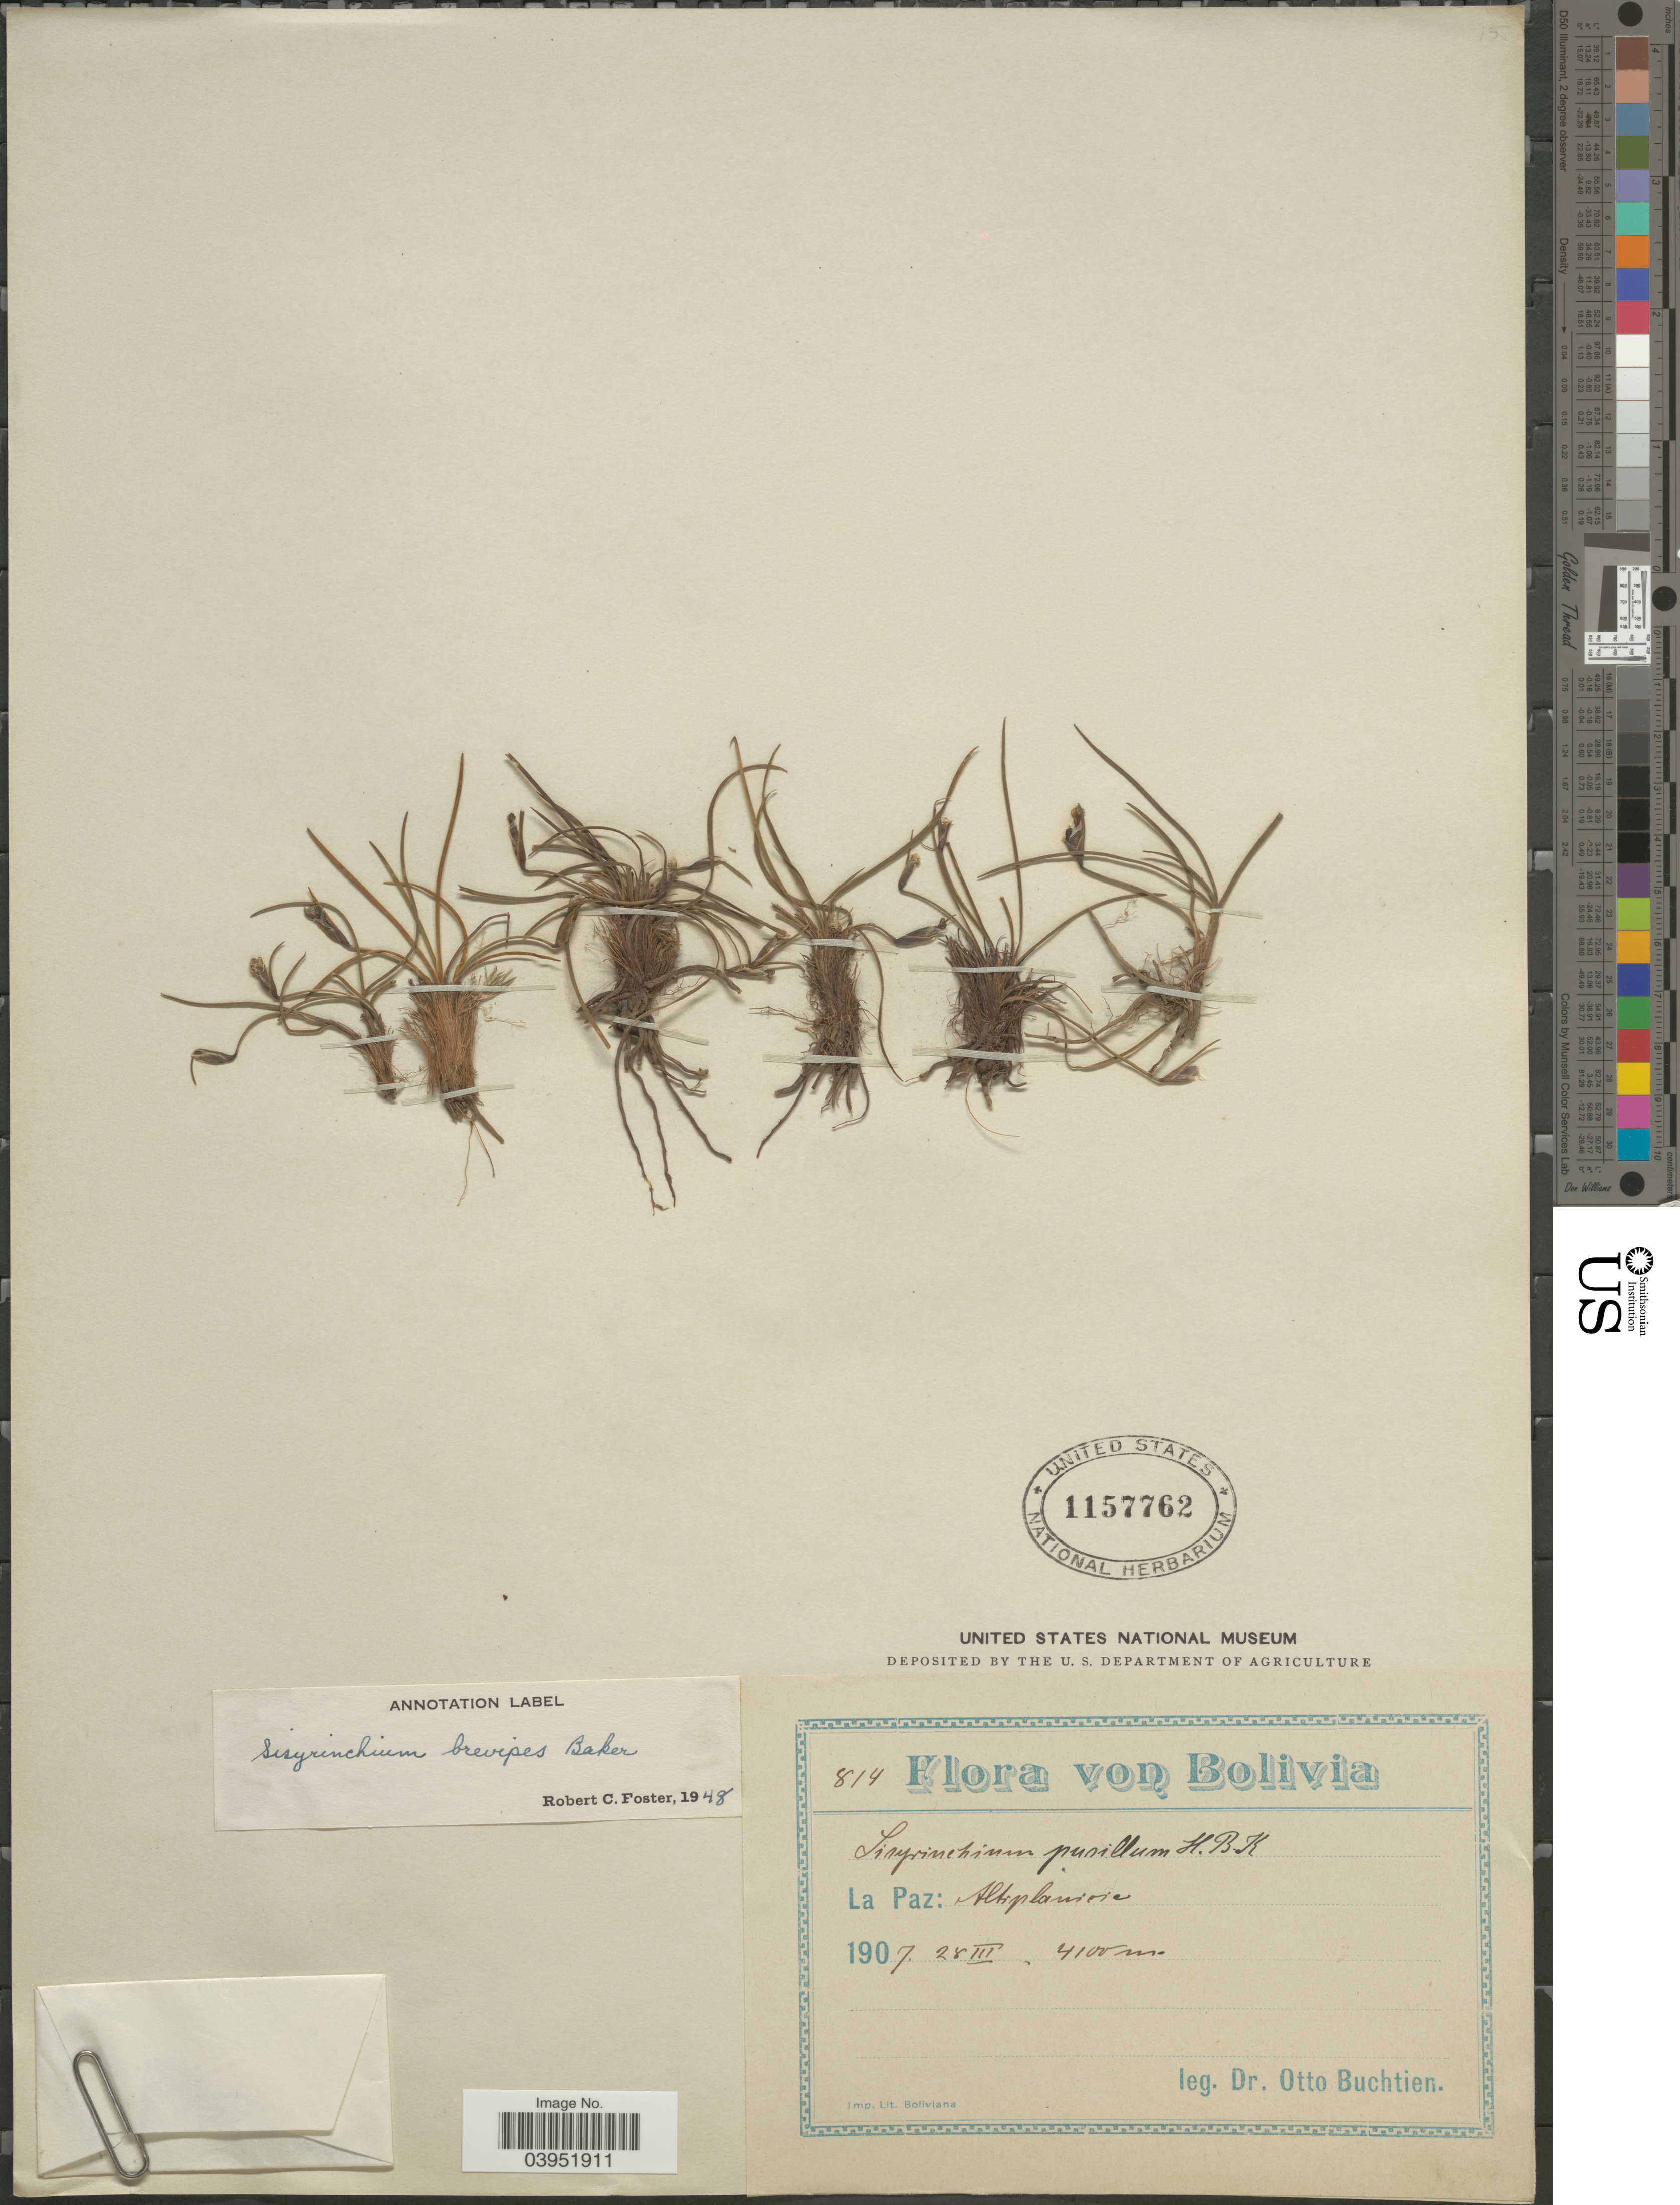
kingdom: Plantae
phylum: Tracheophyta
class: Liliopsida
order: Asparagales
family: Iridaceae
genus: Sisyrinchium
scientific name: Sisyrinchium azureum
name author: Phil.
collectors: O. Buchtien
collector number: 814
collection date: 1907-03-28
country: Bolivia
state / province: La Paz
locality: Altiplaniere.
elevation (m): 4100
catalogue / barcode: US 1157762